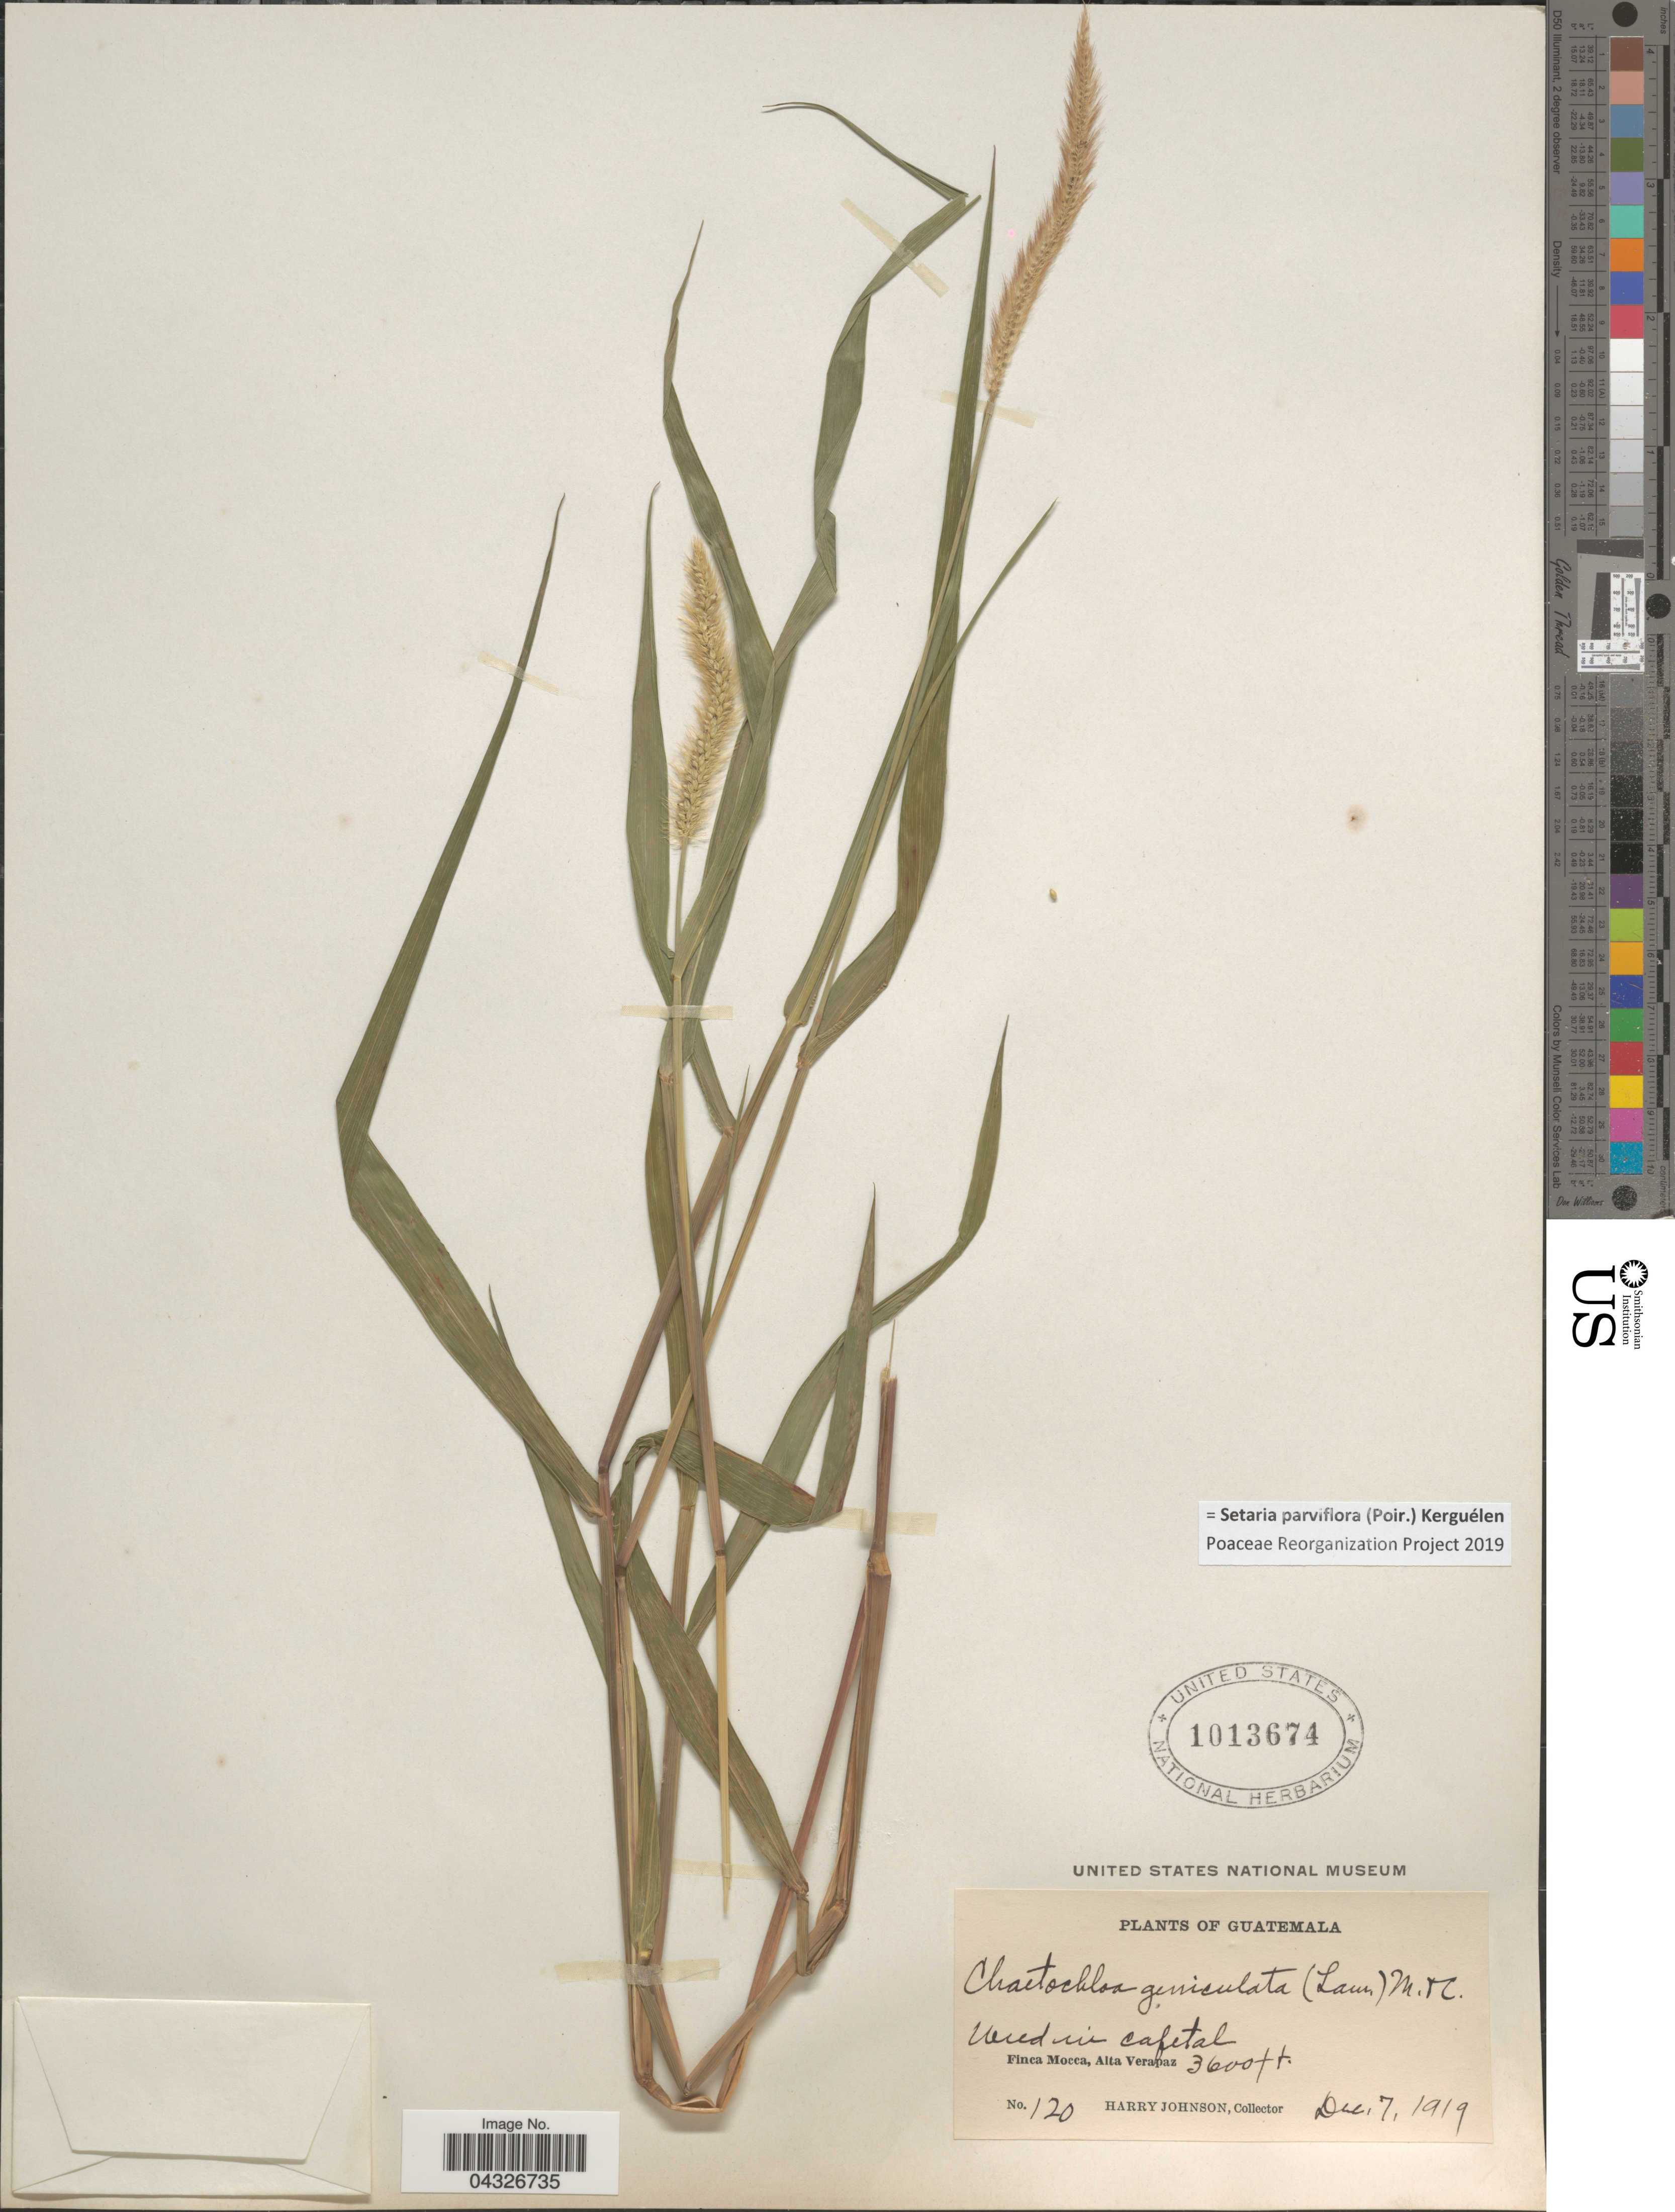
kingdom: Plantae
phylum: Tracheophyta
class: Liliopsida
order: Poales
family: Poaceae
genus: Setaria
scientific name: Setaria parviflora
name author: (Poir.) Kerguélen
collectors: H. Johnson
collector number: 120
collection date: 1919-12-07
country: Guatemala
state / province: Alta Verapaz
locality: Finca Mocca.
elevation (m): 1097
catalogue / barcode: US 1013674